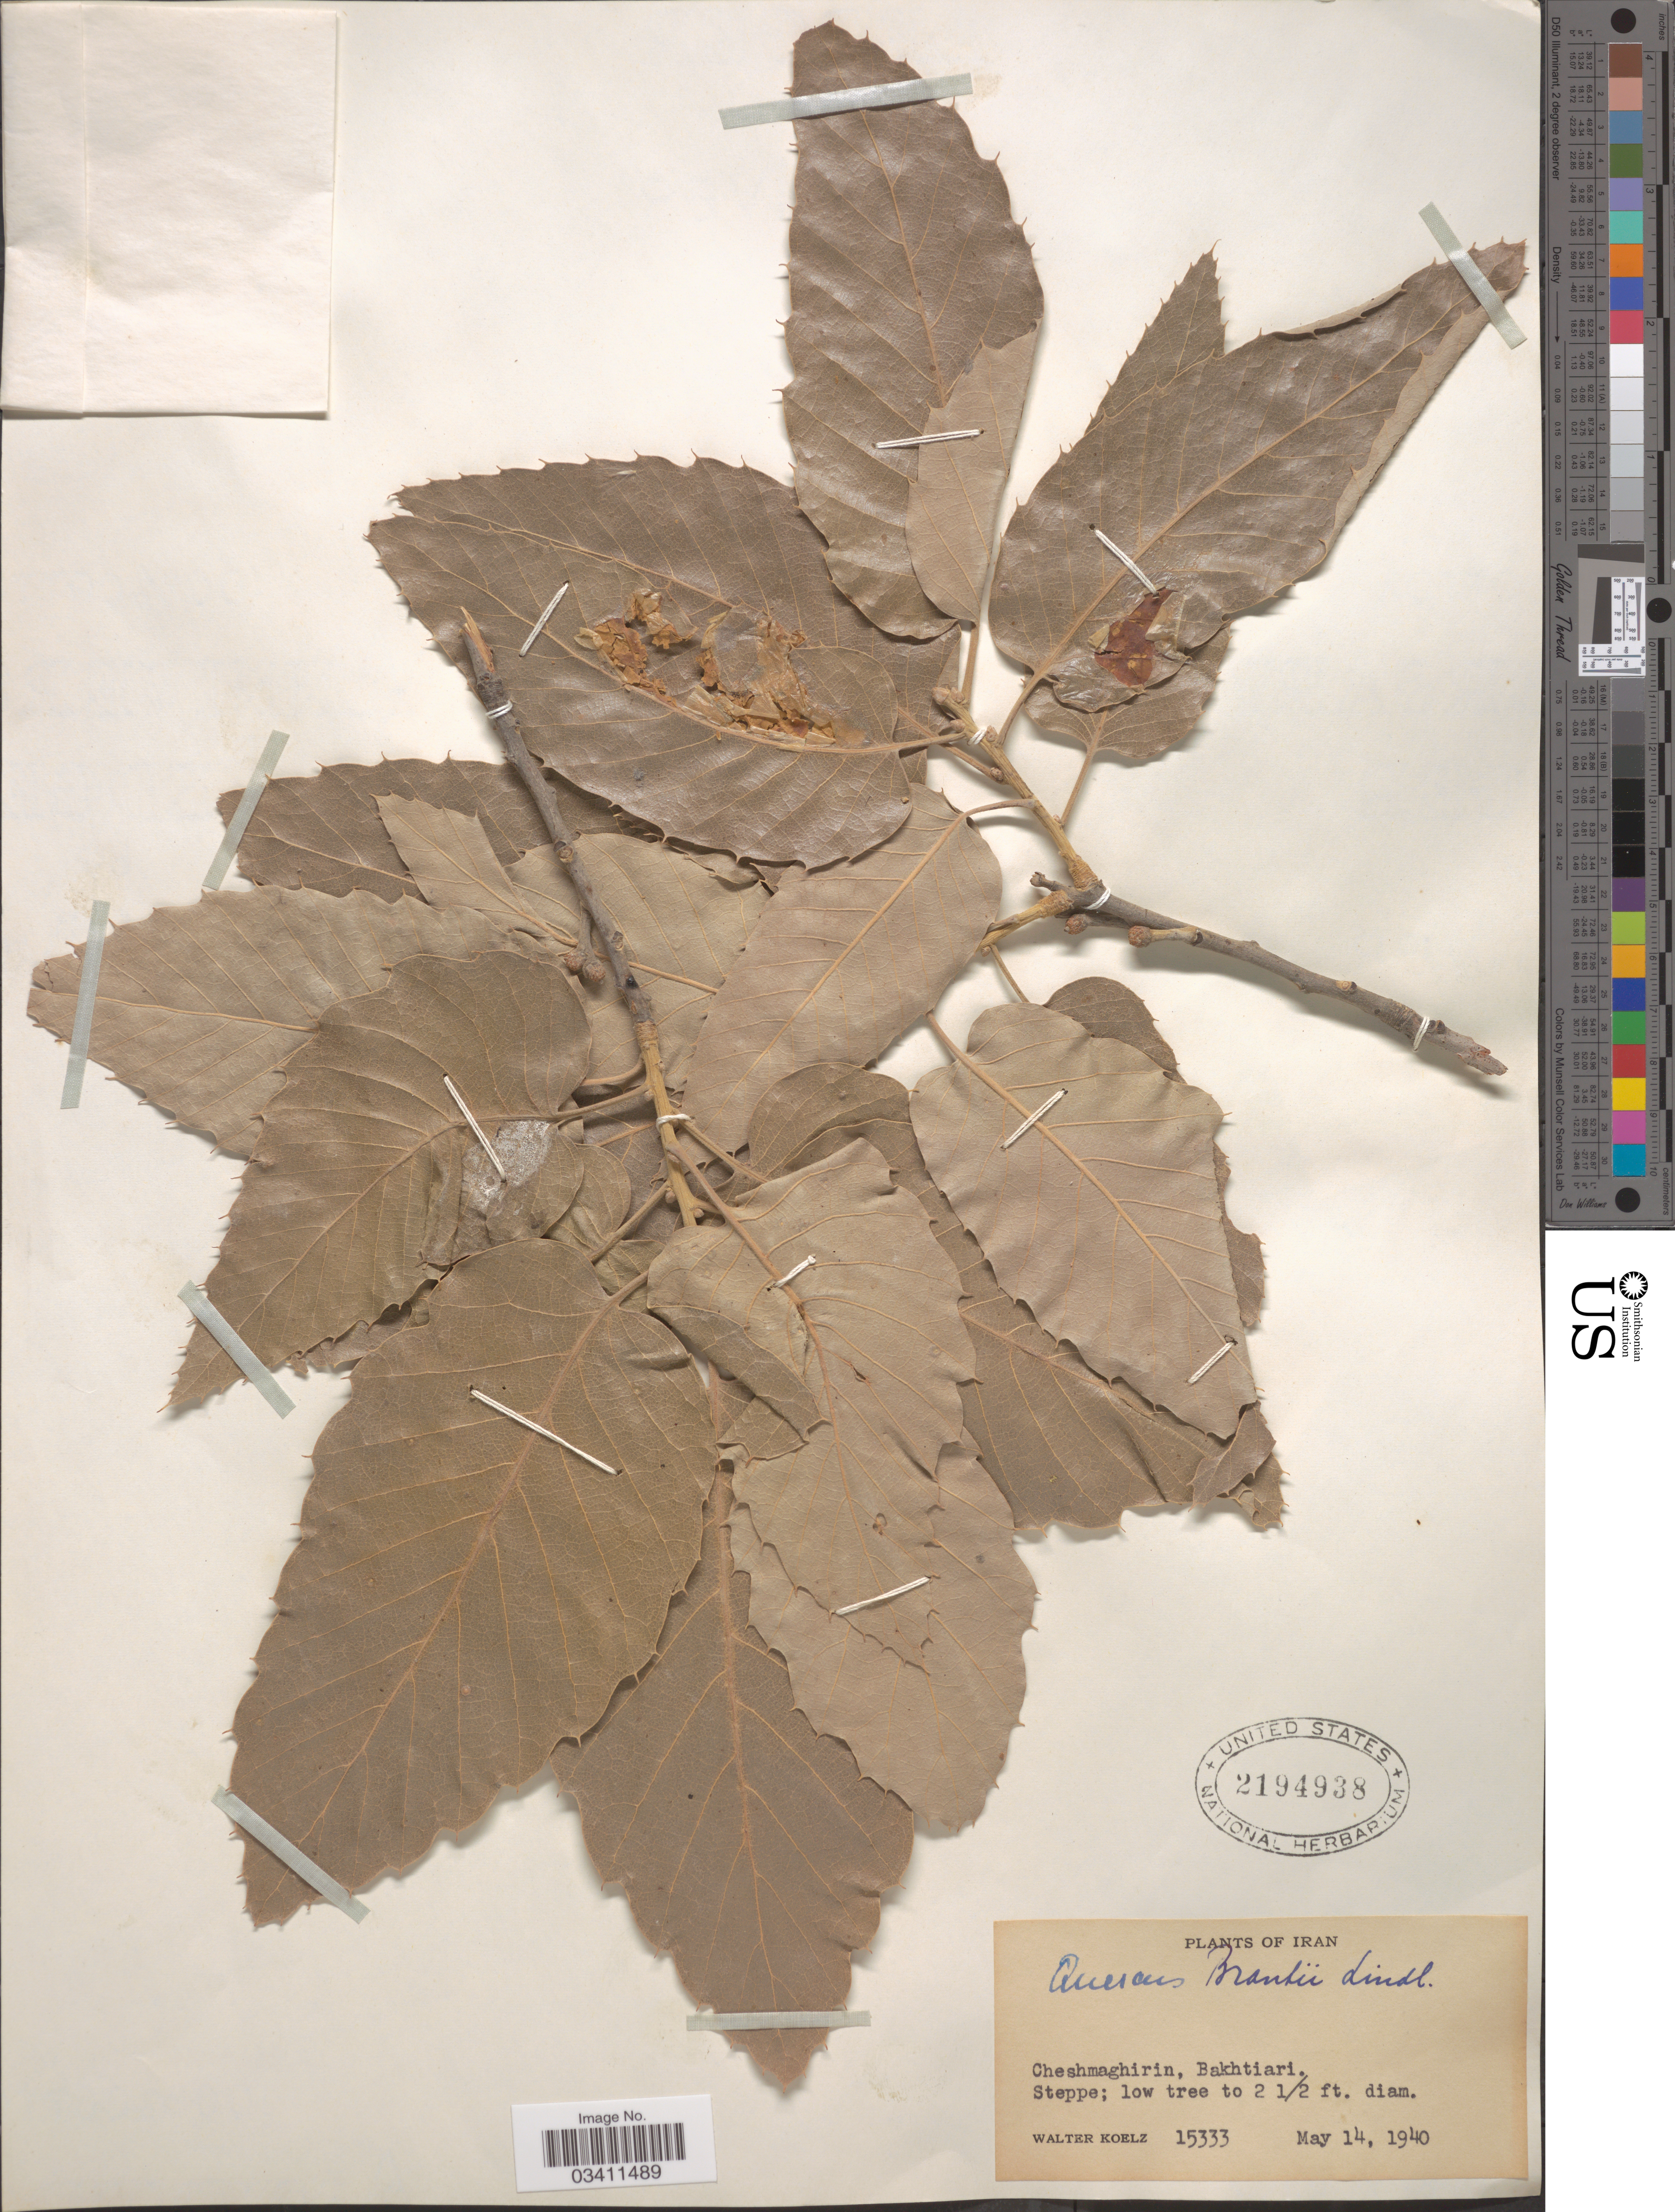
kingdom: Plantae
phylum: Tracheophyta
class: Magnoliopsida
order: Fagales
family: Fagaceae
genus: Quercus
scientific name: Quercus brantii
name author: Lindl.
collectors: W. N. Koelz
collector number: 15333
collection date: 1940-05-14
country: Iran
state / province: Chahar Mahaal and Bakhtiari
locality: Cheshmaghirin, Bakhtiari.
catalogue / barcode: US 2194938